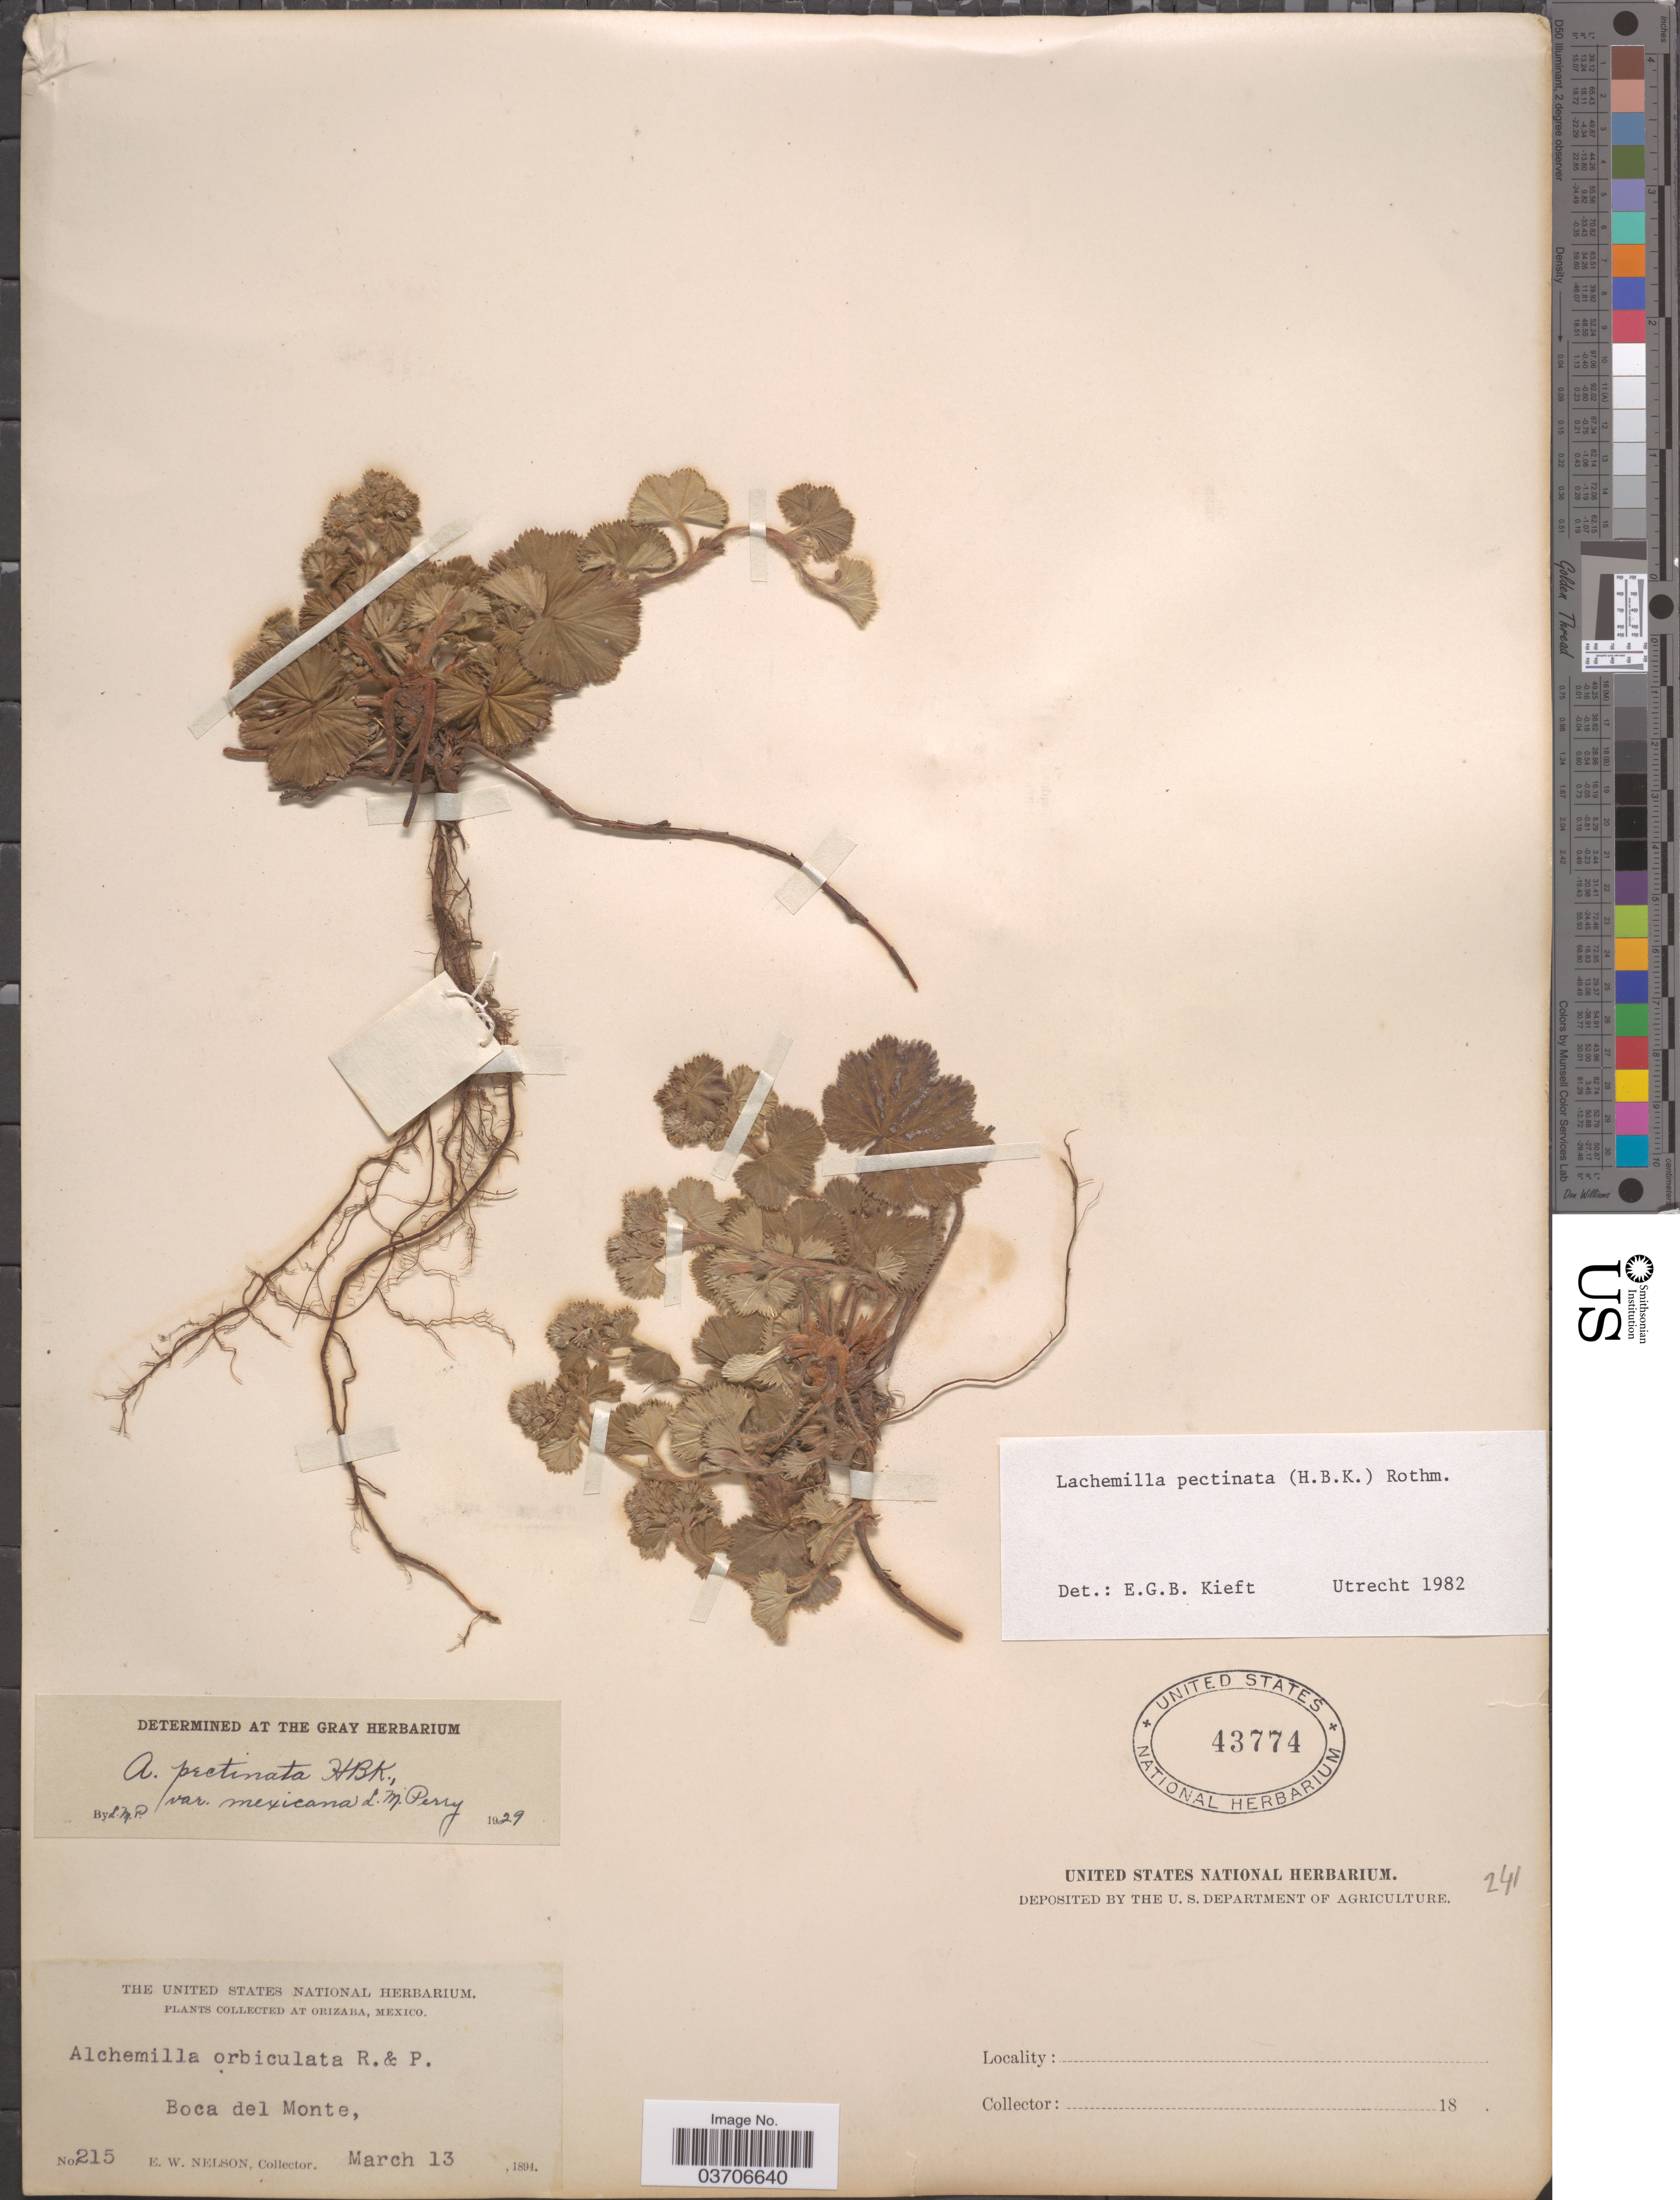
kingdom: Plantae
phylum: Tracheophyta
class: Magnoliopsida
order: Rosales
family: Rosaceae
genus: Lachemilla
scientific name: Lachemilla pectinata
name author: (Kunth) Rothm.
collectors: E. W. Nelson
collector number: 215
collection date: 1894-03-13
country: Mexico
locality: Orizaba. Boca del Monte.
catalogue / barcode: US 43774